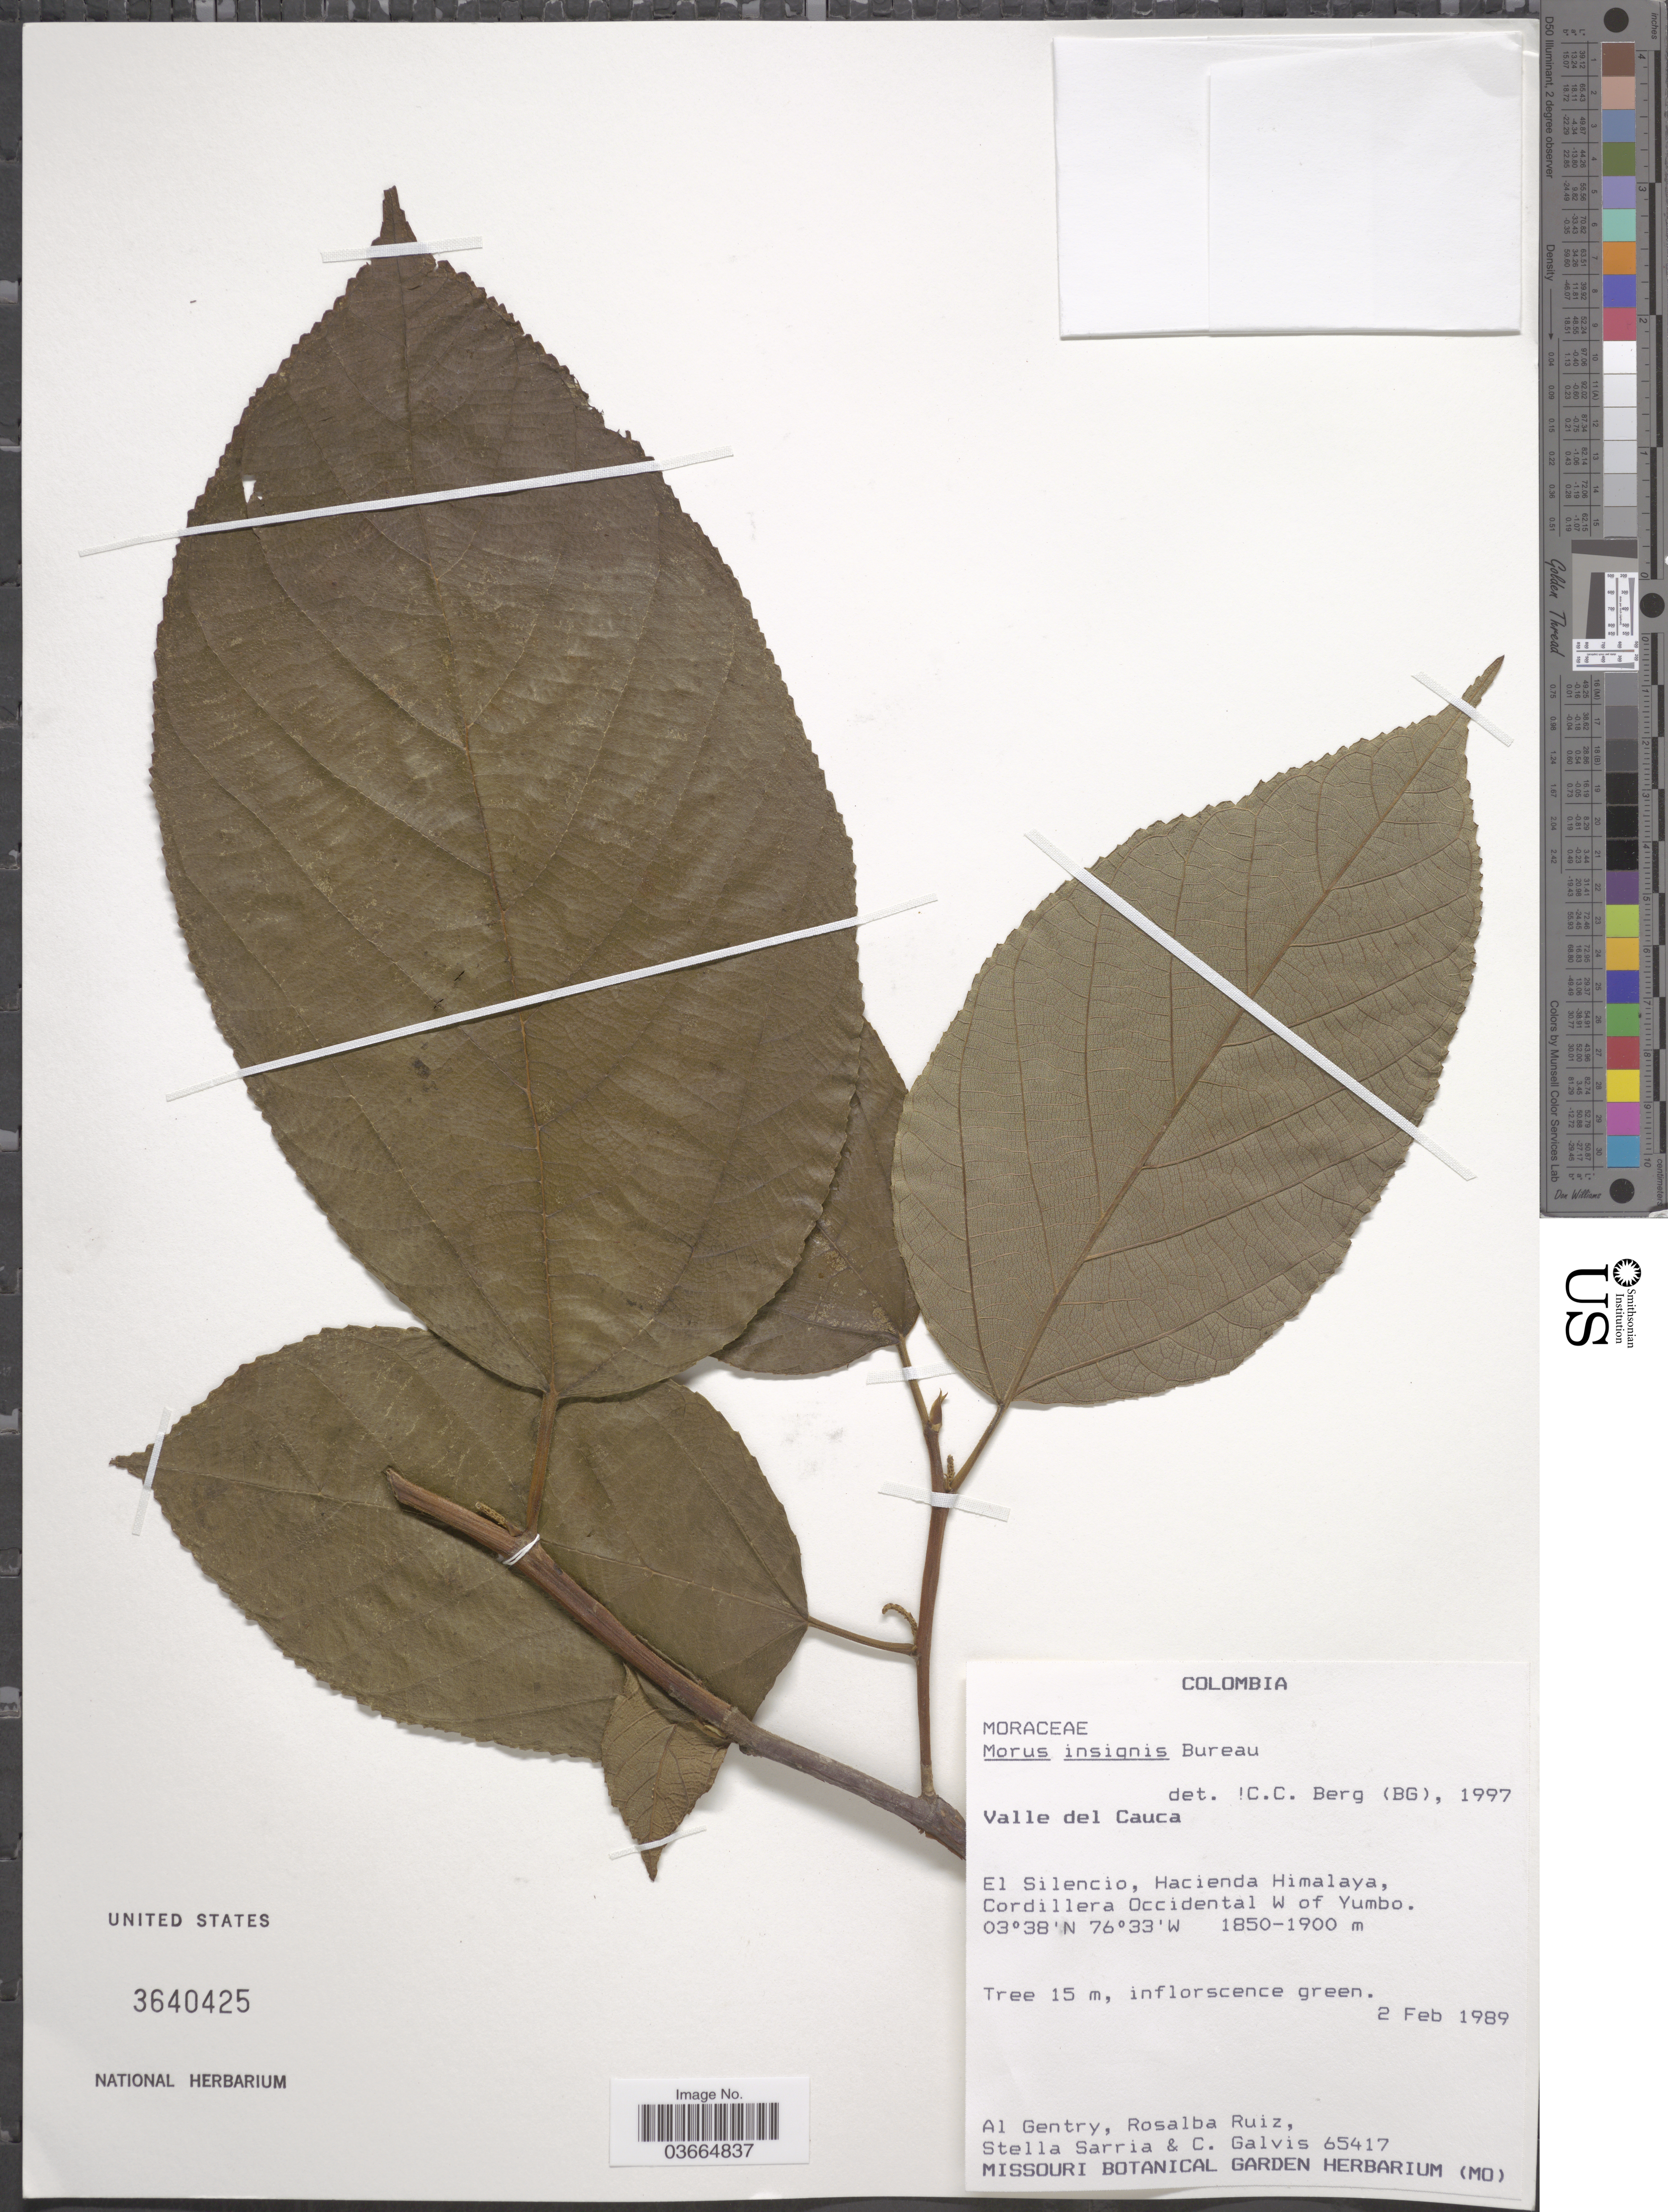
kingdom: Plantae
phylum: Tracheophyta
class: Magnoliopsida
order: Rosales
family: Moraceae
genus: Paratrophis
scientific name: Paratrophis insignis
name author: (Bureau) E. M. Gardner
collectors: A. H. Gentry, R. Ruiz, S. Sarria & C. Galvis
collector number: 65417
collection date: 1989-02-02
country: Colombia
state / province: Valle del Cauca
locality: El Silencio, Hacienda Himalaya, Cordillera Occidental W of Yumbo.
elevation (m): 1850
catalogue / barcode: US 3640425